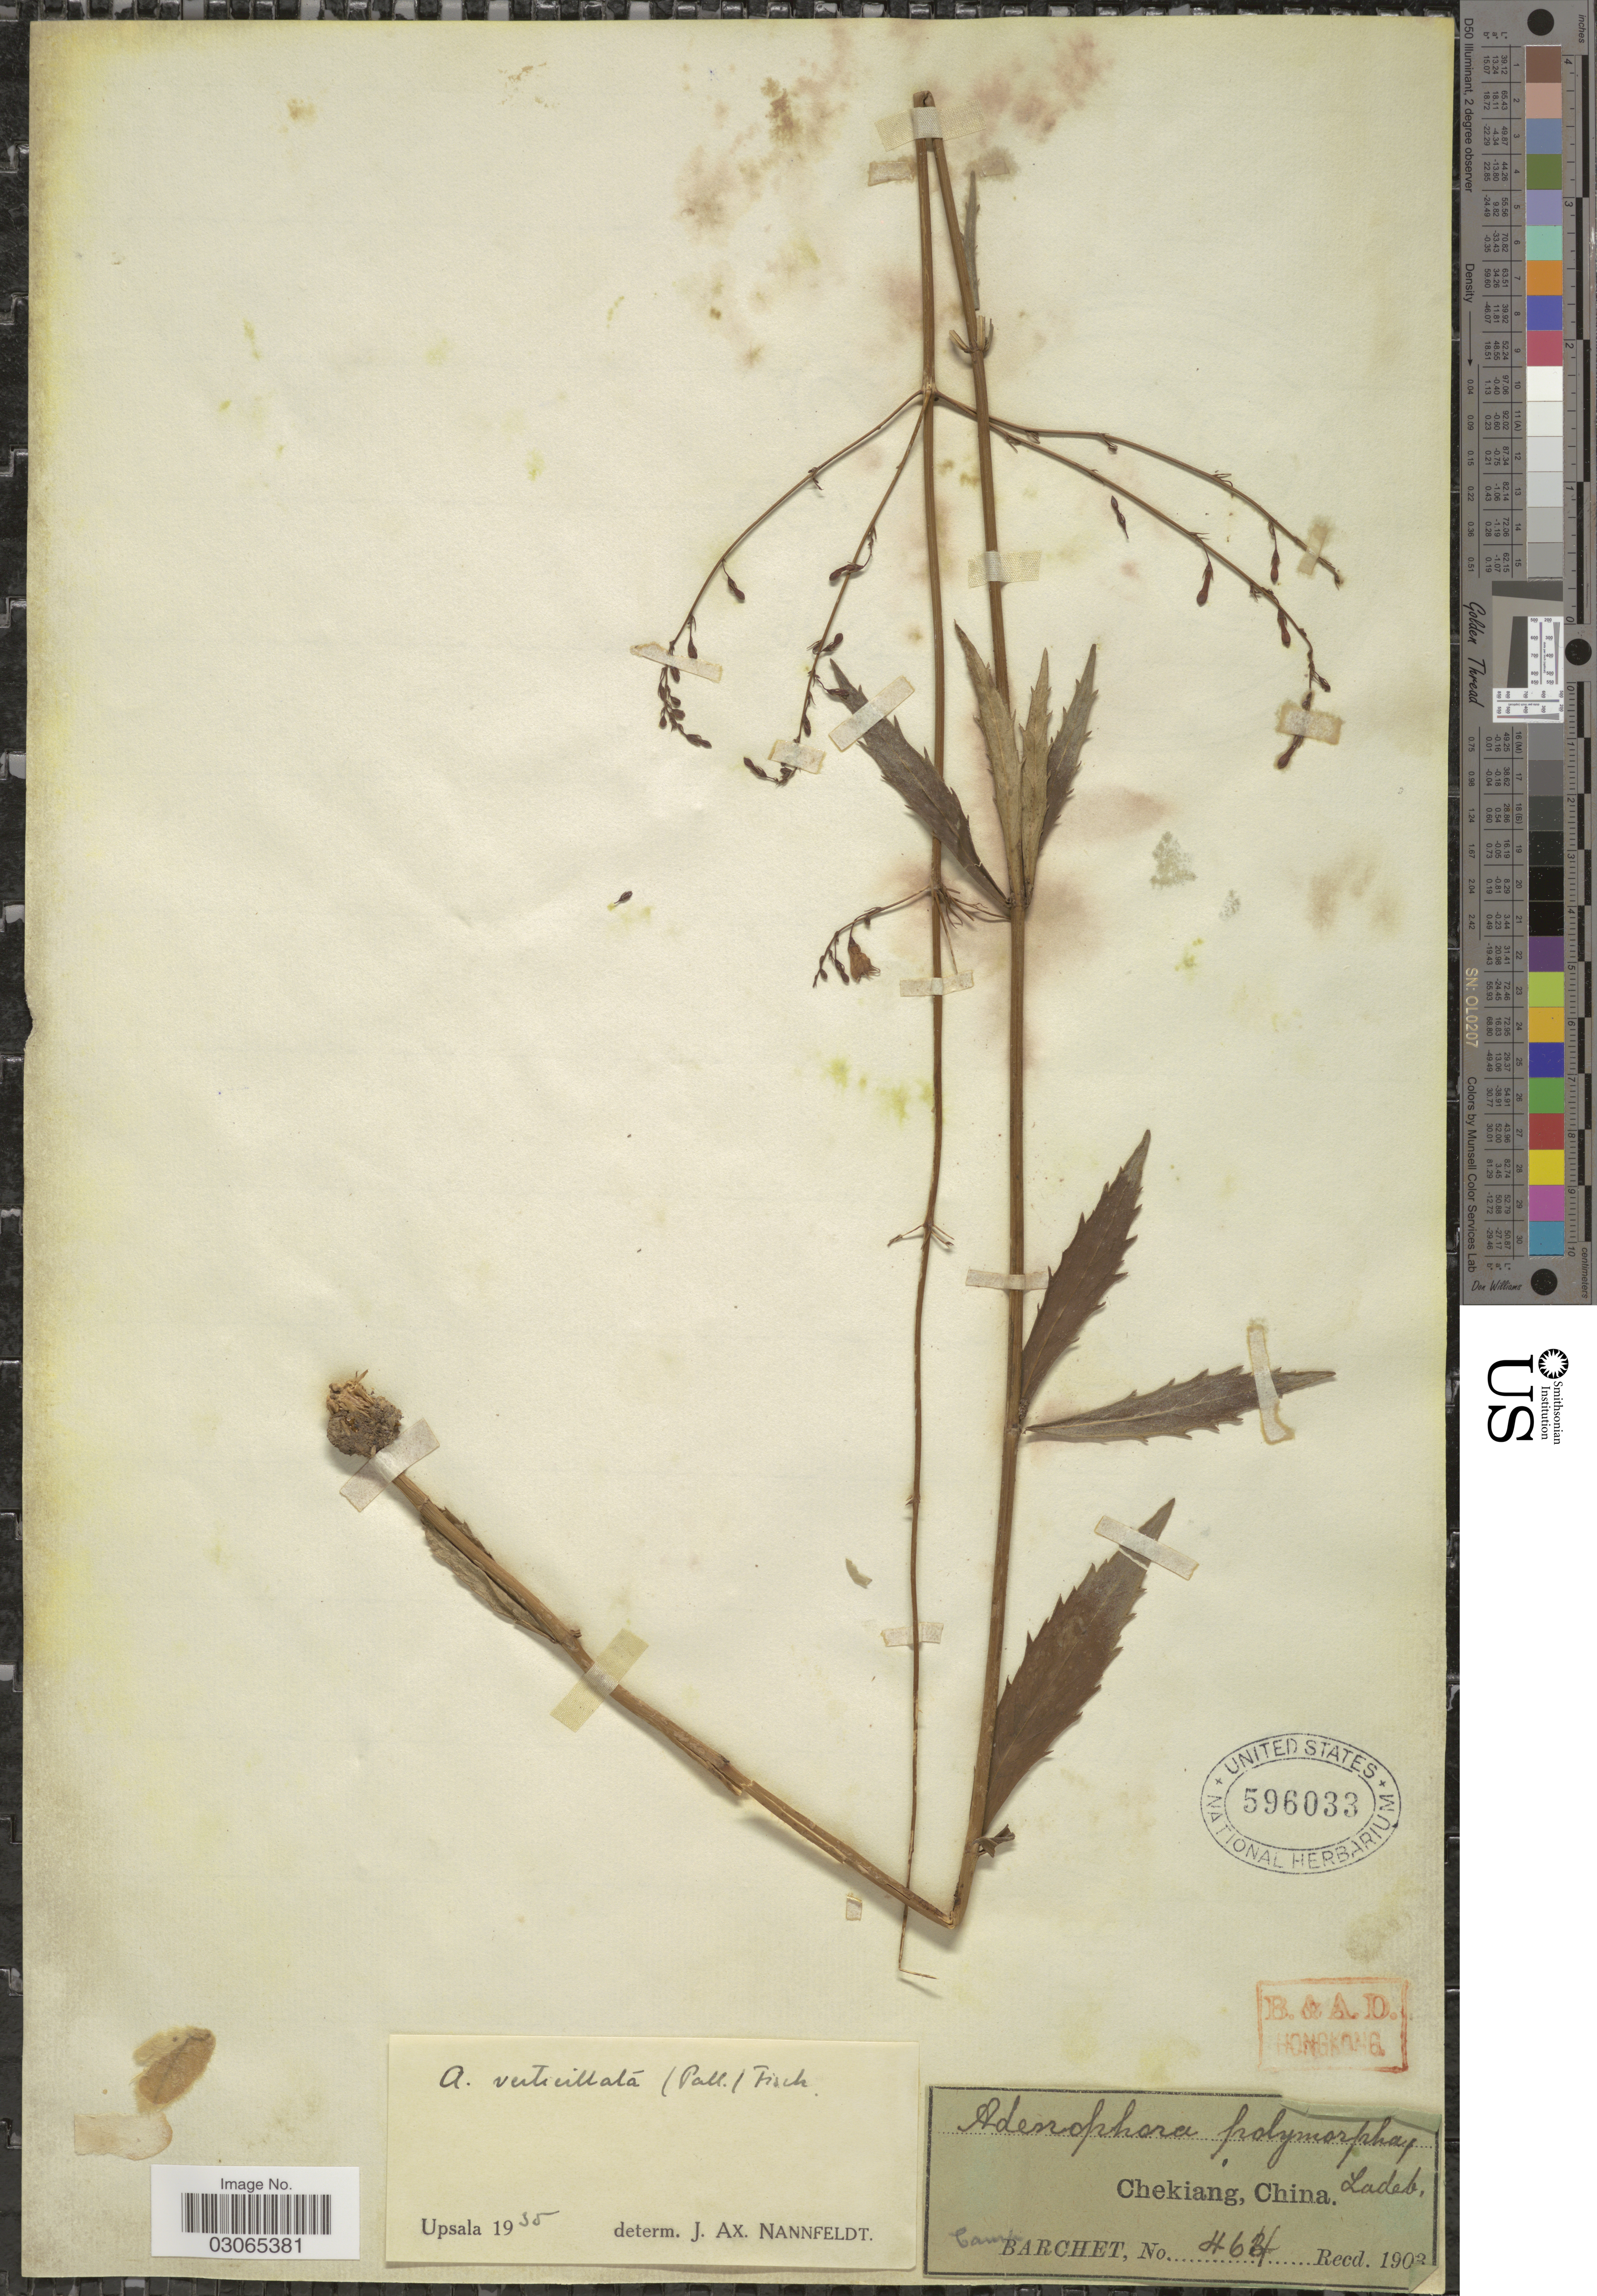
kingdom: Plantae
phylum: Tracheophyta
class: Magnoliopsida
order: Asterales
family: Campanulaceae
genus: Adenophora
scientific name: Adenophora verticillata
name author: Fisch.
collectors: Barchet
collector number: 464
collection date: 1903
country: China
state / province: Zhejiang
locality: Chekiang.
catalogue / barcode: US 596033